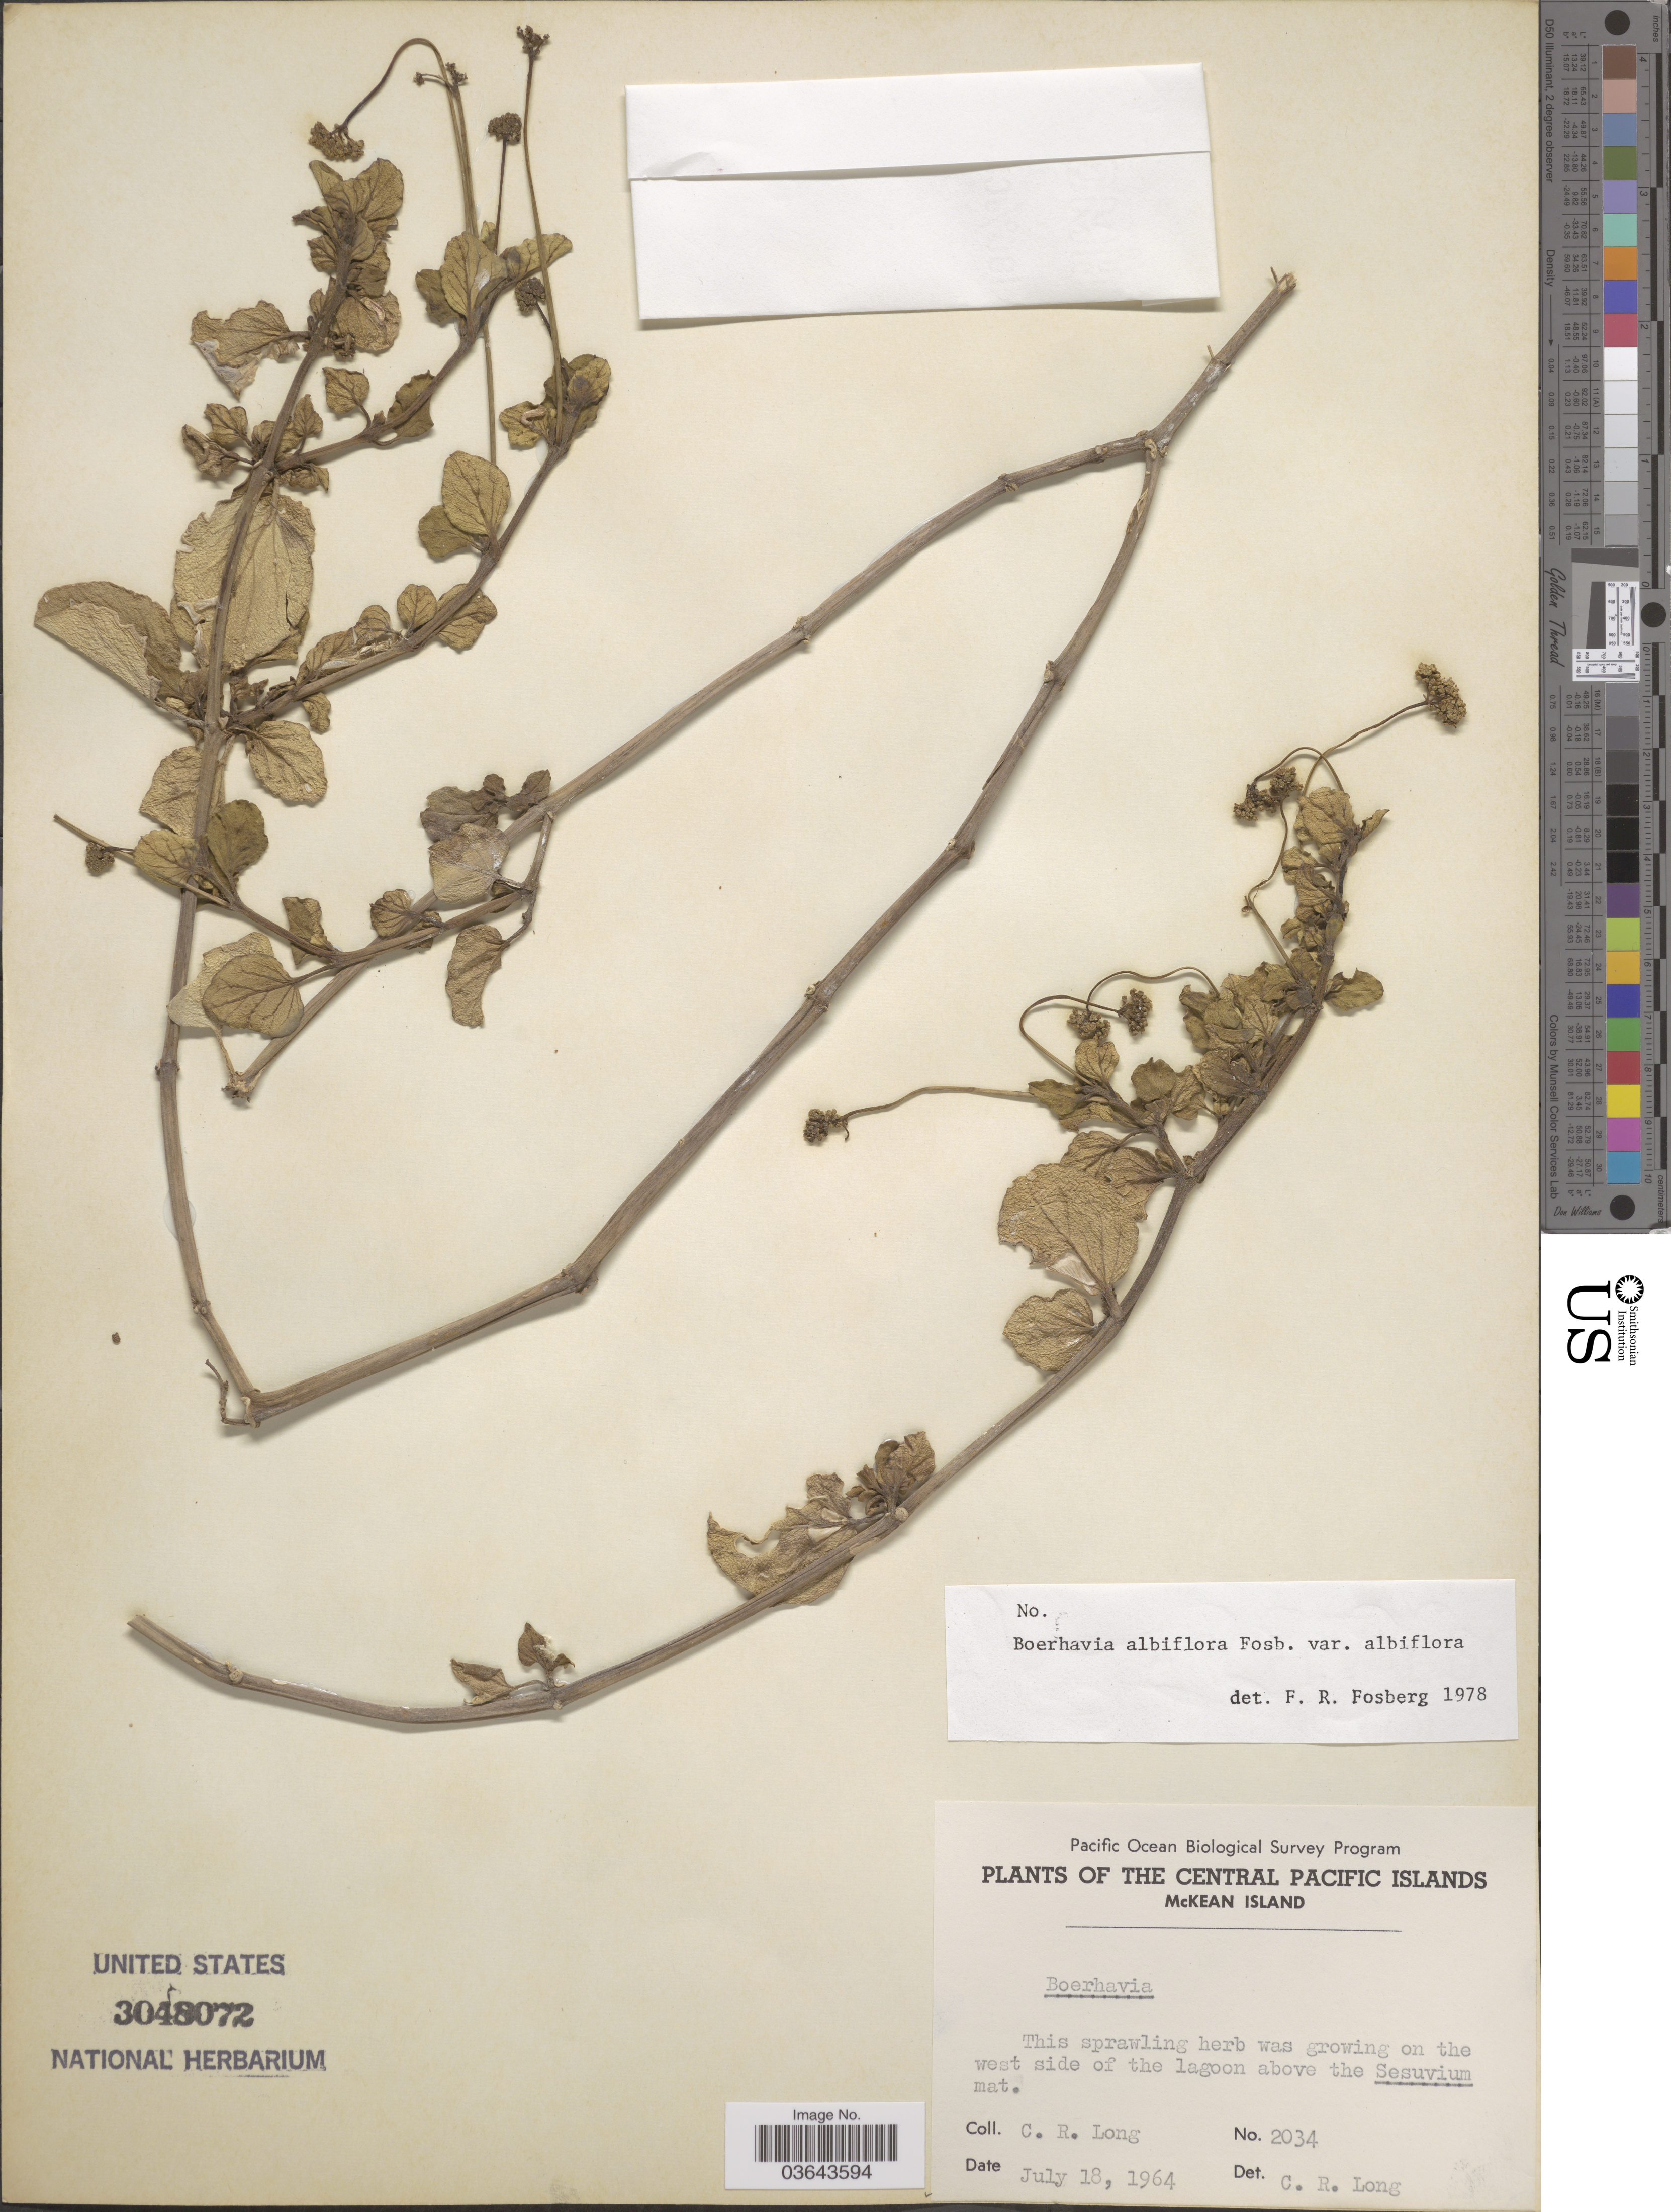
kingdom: Plantae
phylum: Tracheophyta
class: Magnoliopsida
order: Caryophyllales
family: Nyctaginaceae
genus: Boerhavia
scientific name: Boerhavia albiflora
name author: Fosberg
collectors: C. R. Long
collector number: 2034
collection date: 1964-07-18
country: Kiribati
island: McKean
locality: The Central Pacific Islands. McKean Island. On the west side of the lagoon.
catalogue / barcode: US 3048072